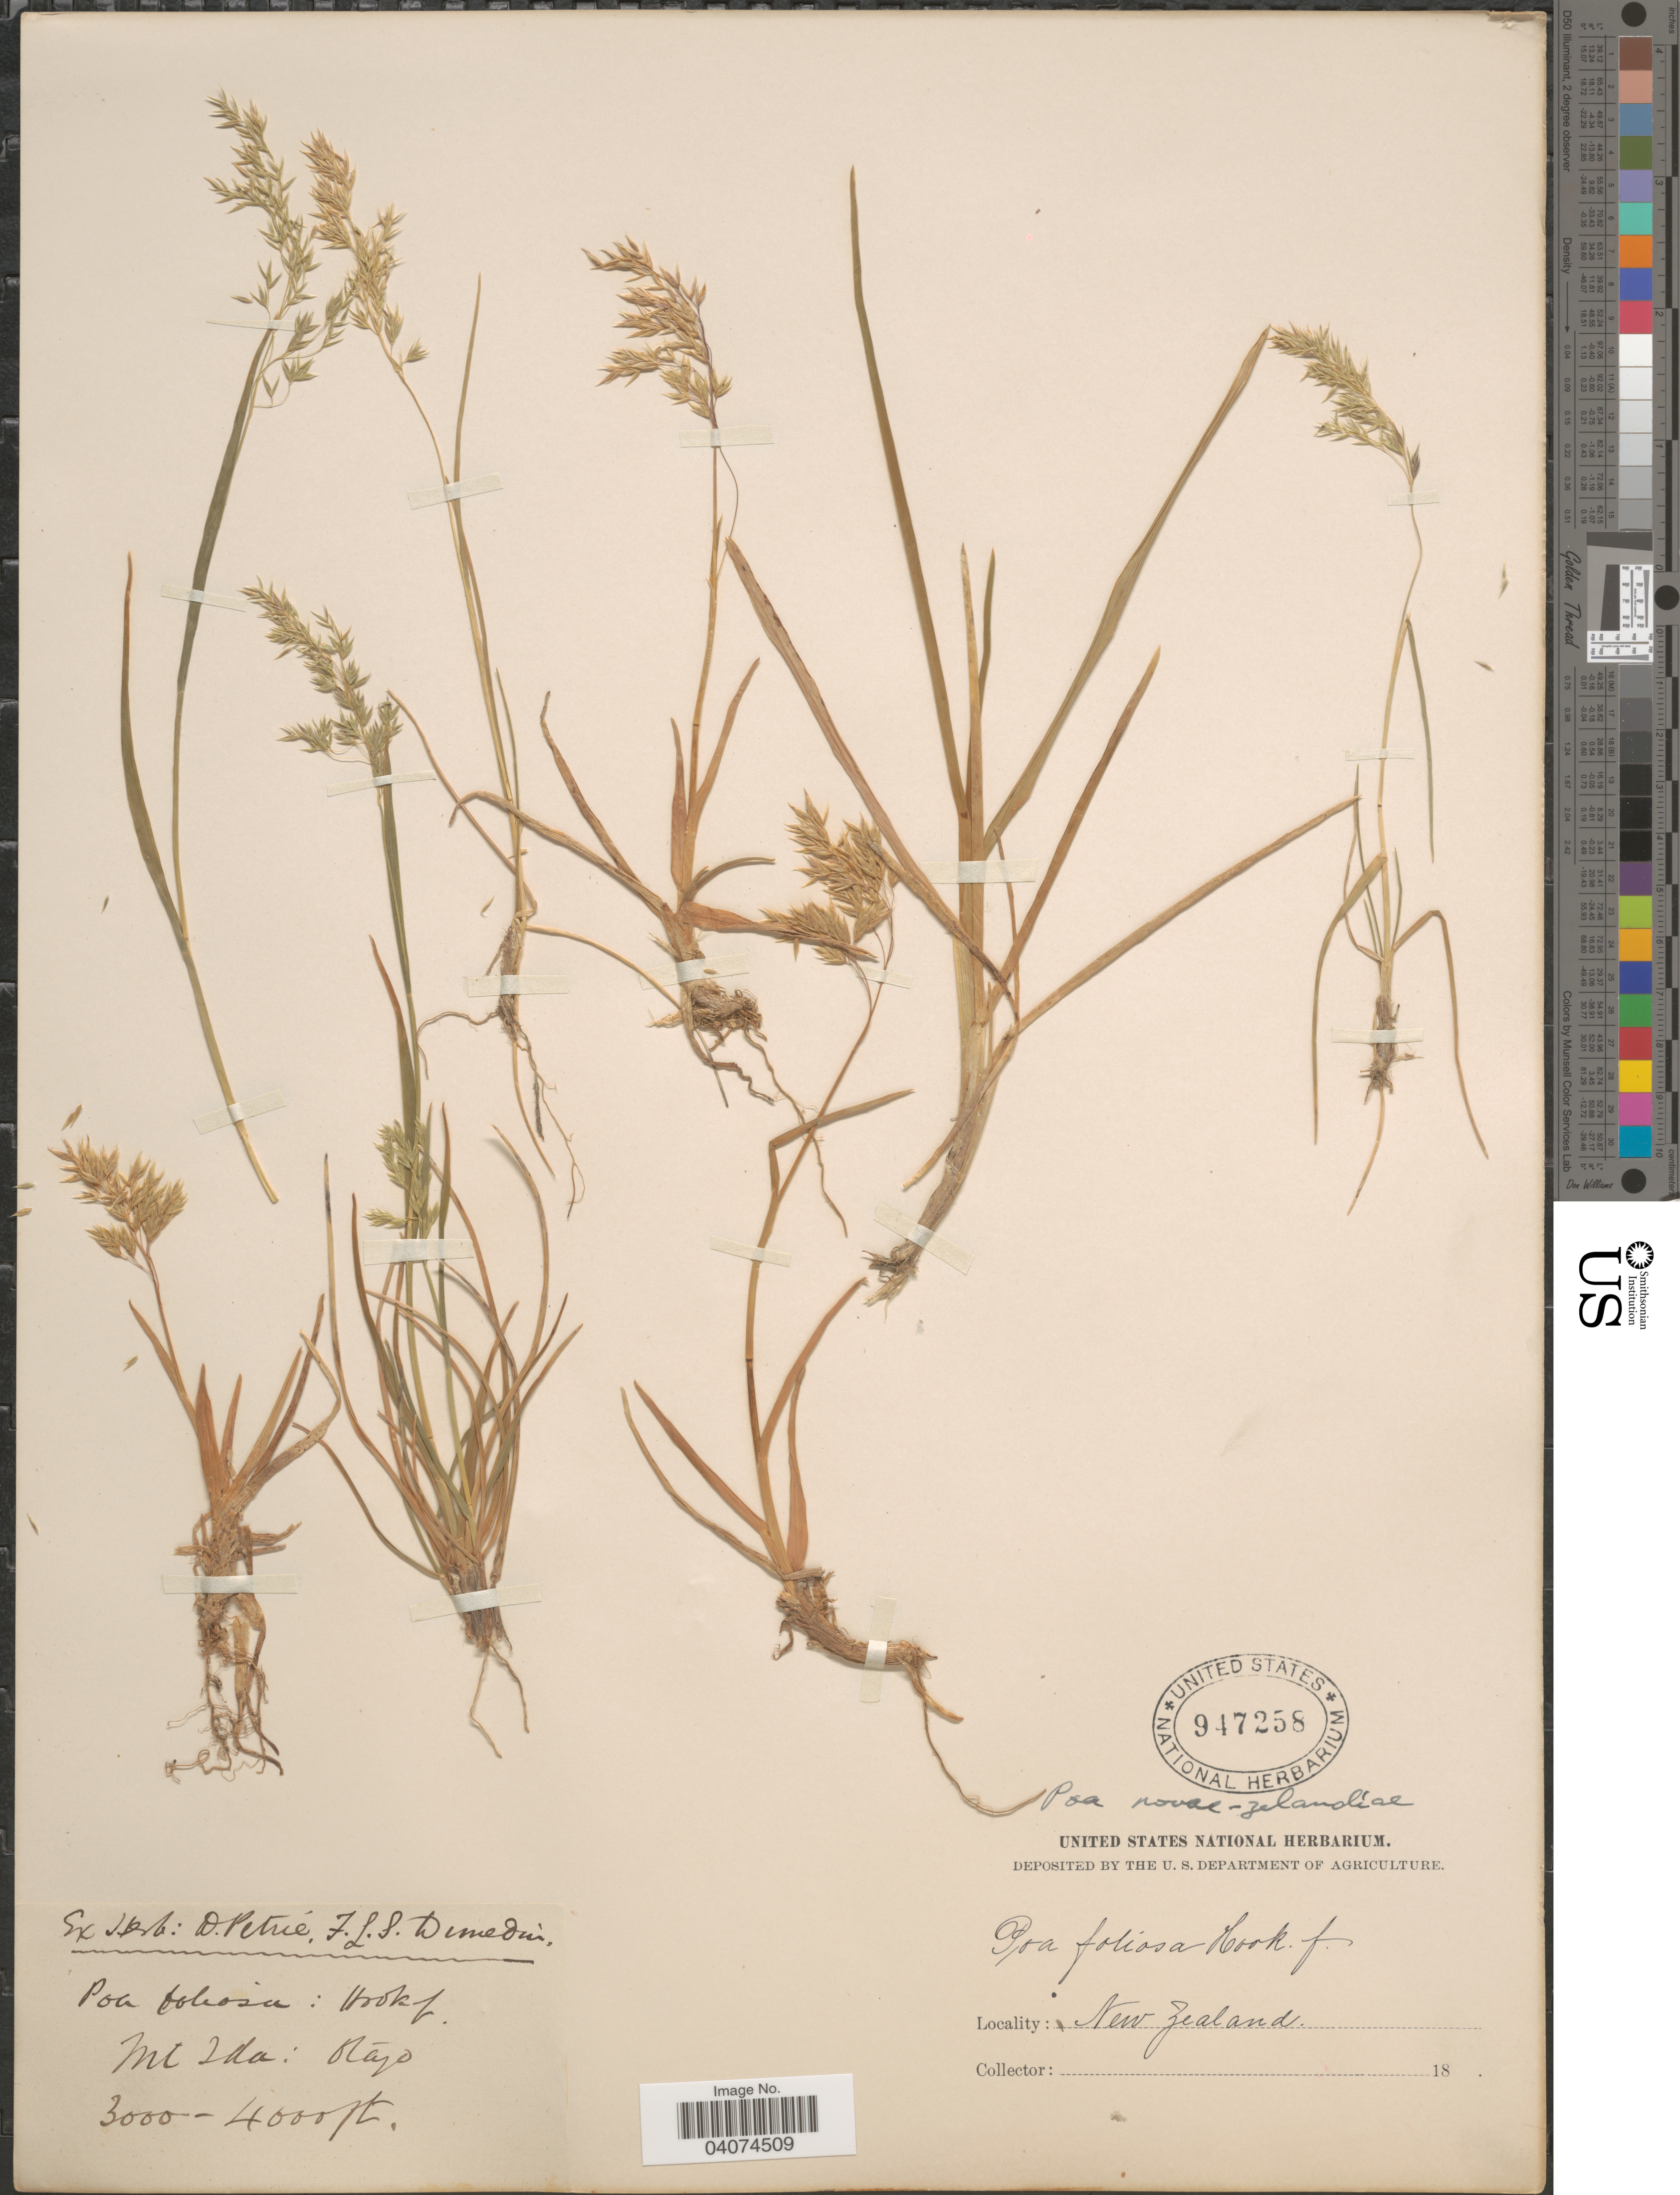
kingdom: Plantae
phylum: Tracheophyta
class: Liliopsida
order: Poales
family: Poaceae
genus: Poa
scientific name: Poa novae-zelandiae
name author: Hack.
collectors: Ex Herb D. Petrie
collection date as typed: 18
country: New Zealand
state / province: Otago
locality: Mt Ida.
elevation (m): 914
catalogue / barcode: US 947258